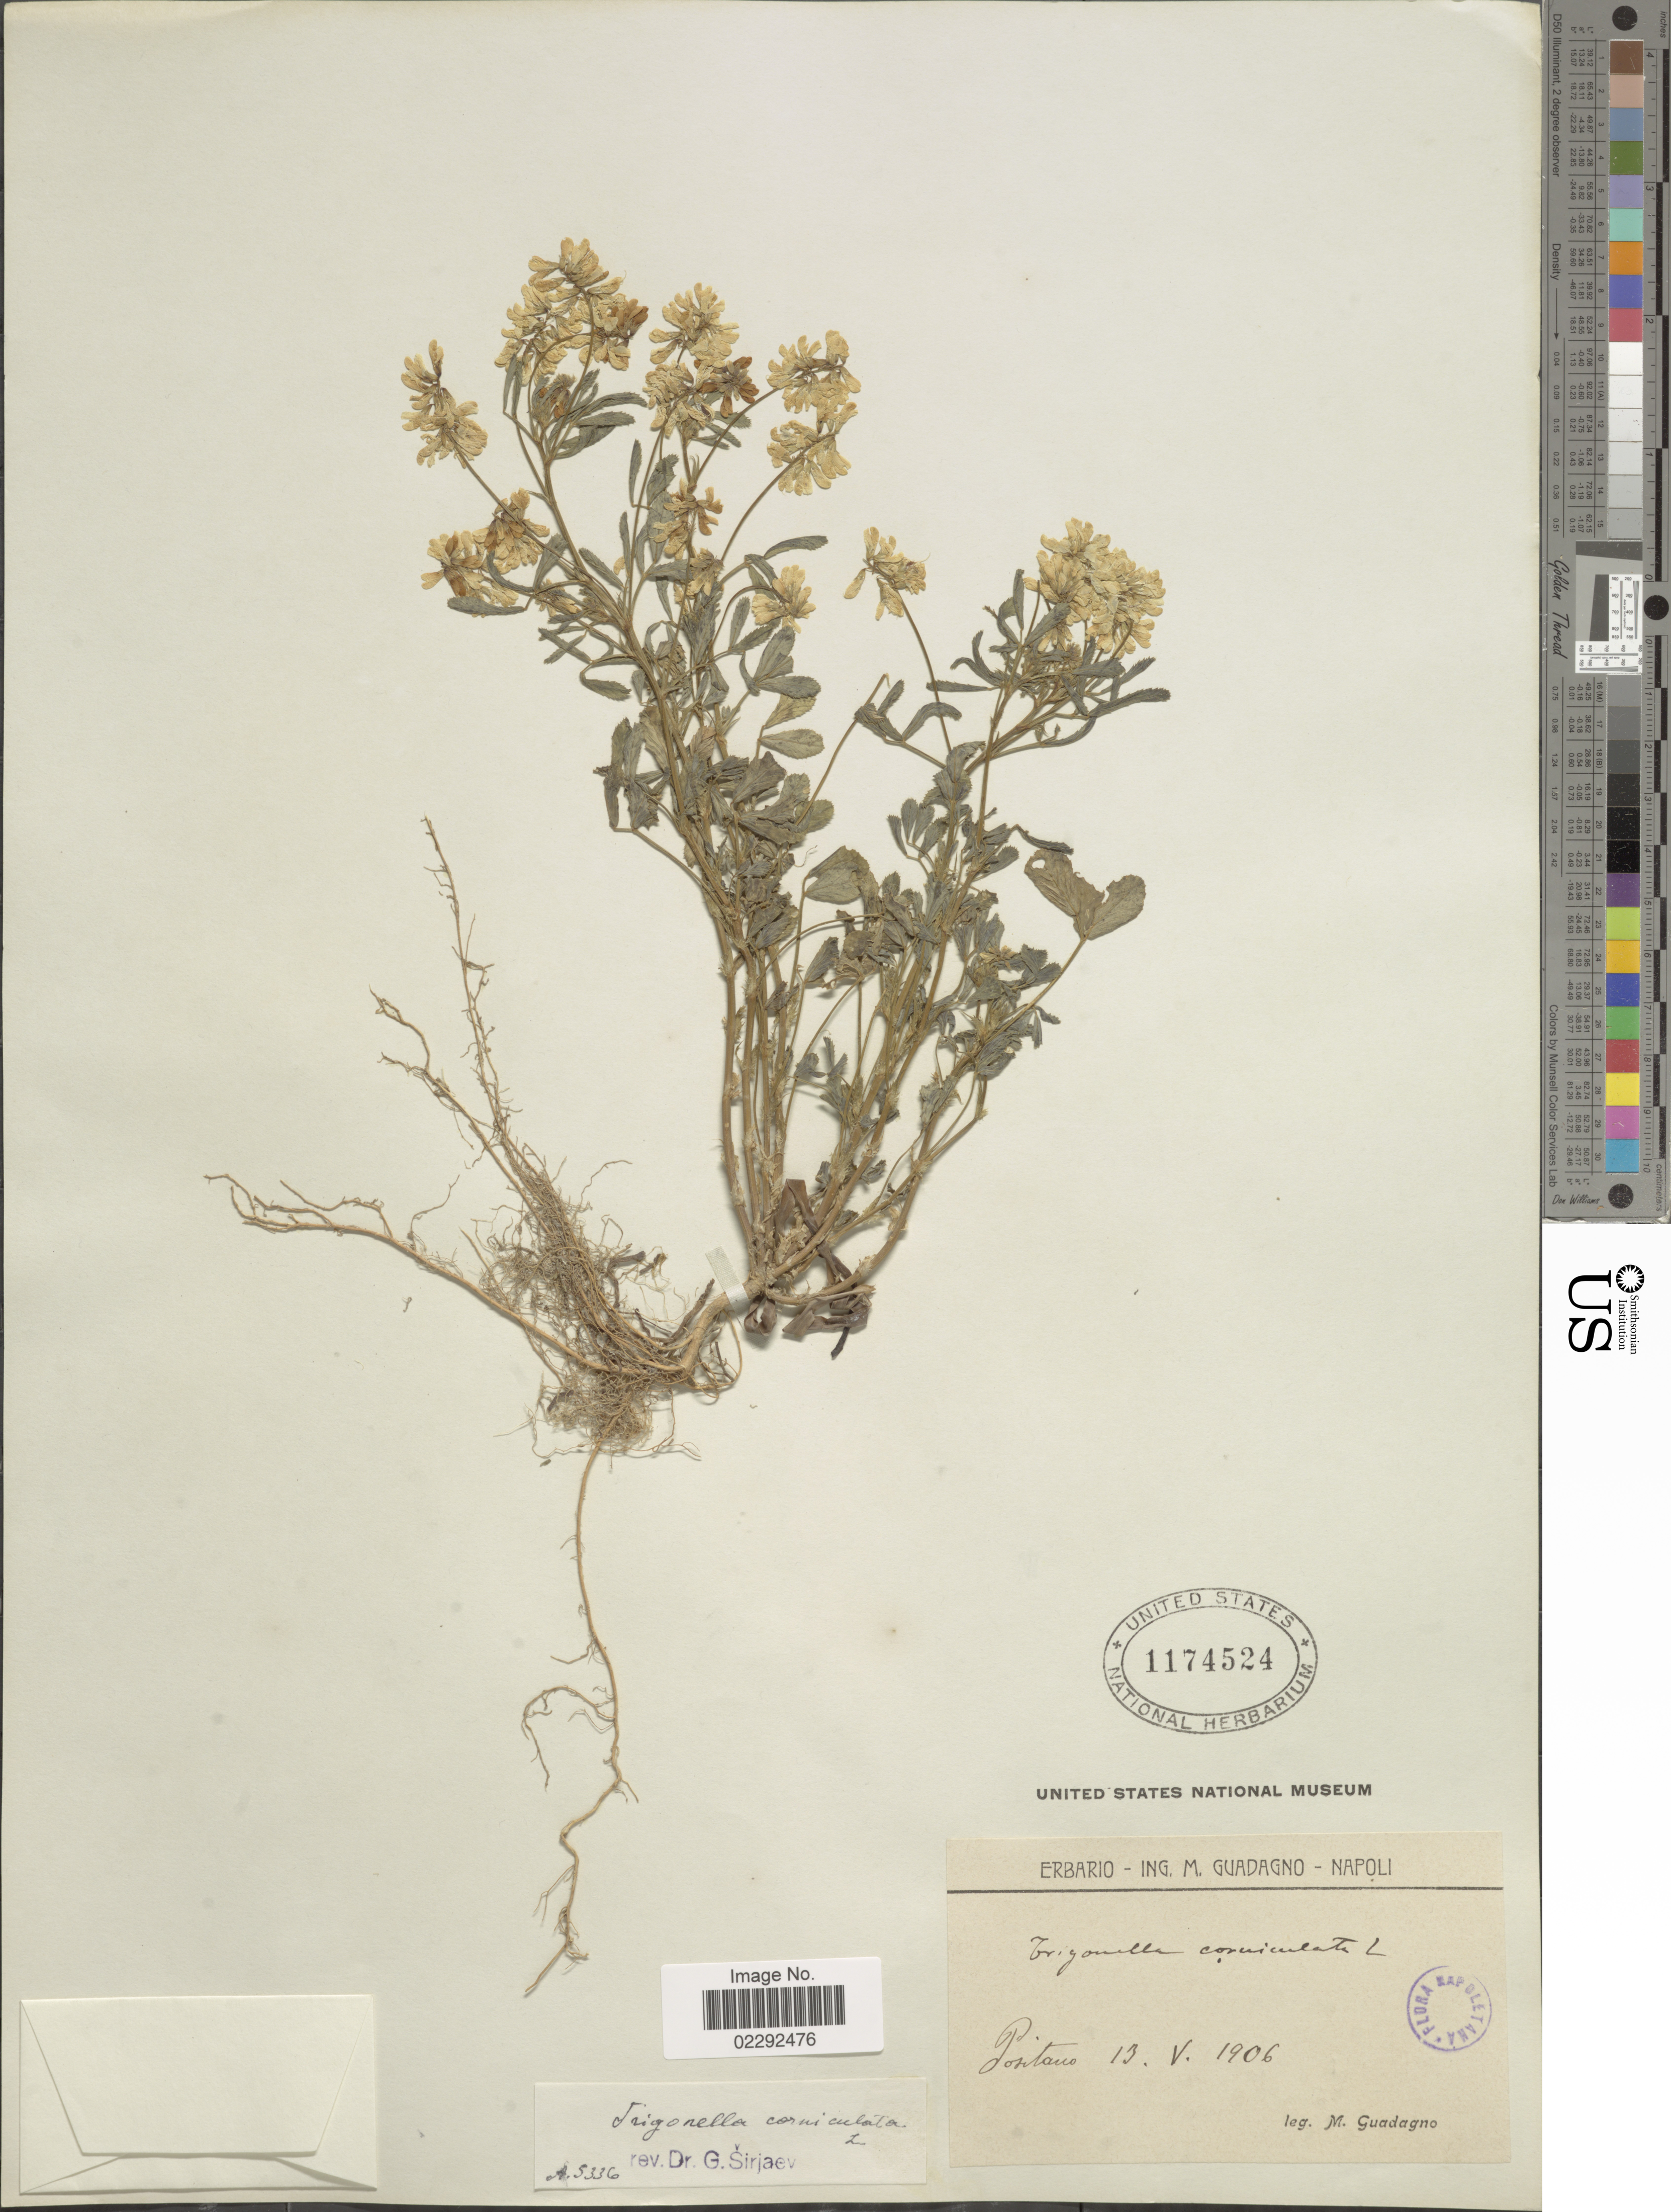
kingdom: Plantae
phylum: Tracheophyta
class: Magnoliopsida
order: Fabales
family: Fabaceae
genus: Trigonella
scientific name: Trigonella corniculata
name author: Sibth. & Sm.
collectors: M. Guadagno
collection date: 1906-05-13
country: Italy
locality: Pontano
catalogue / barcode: US 1174524